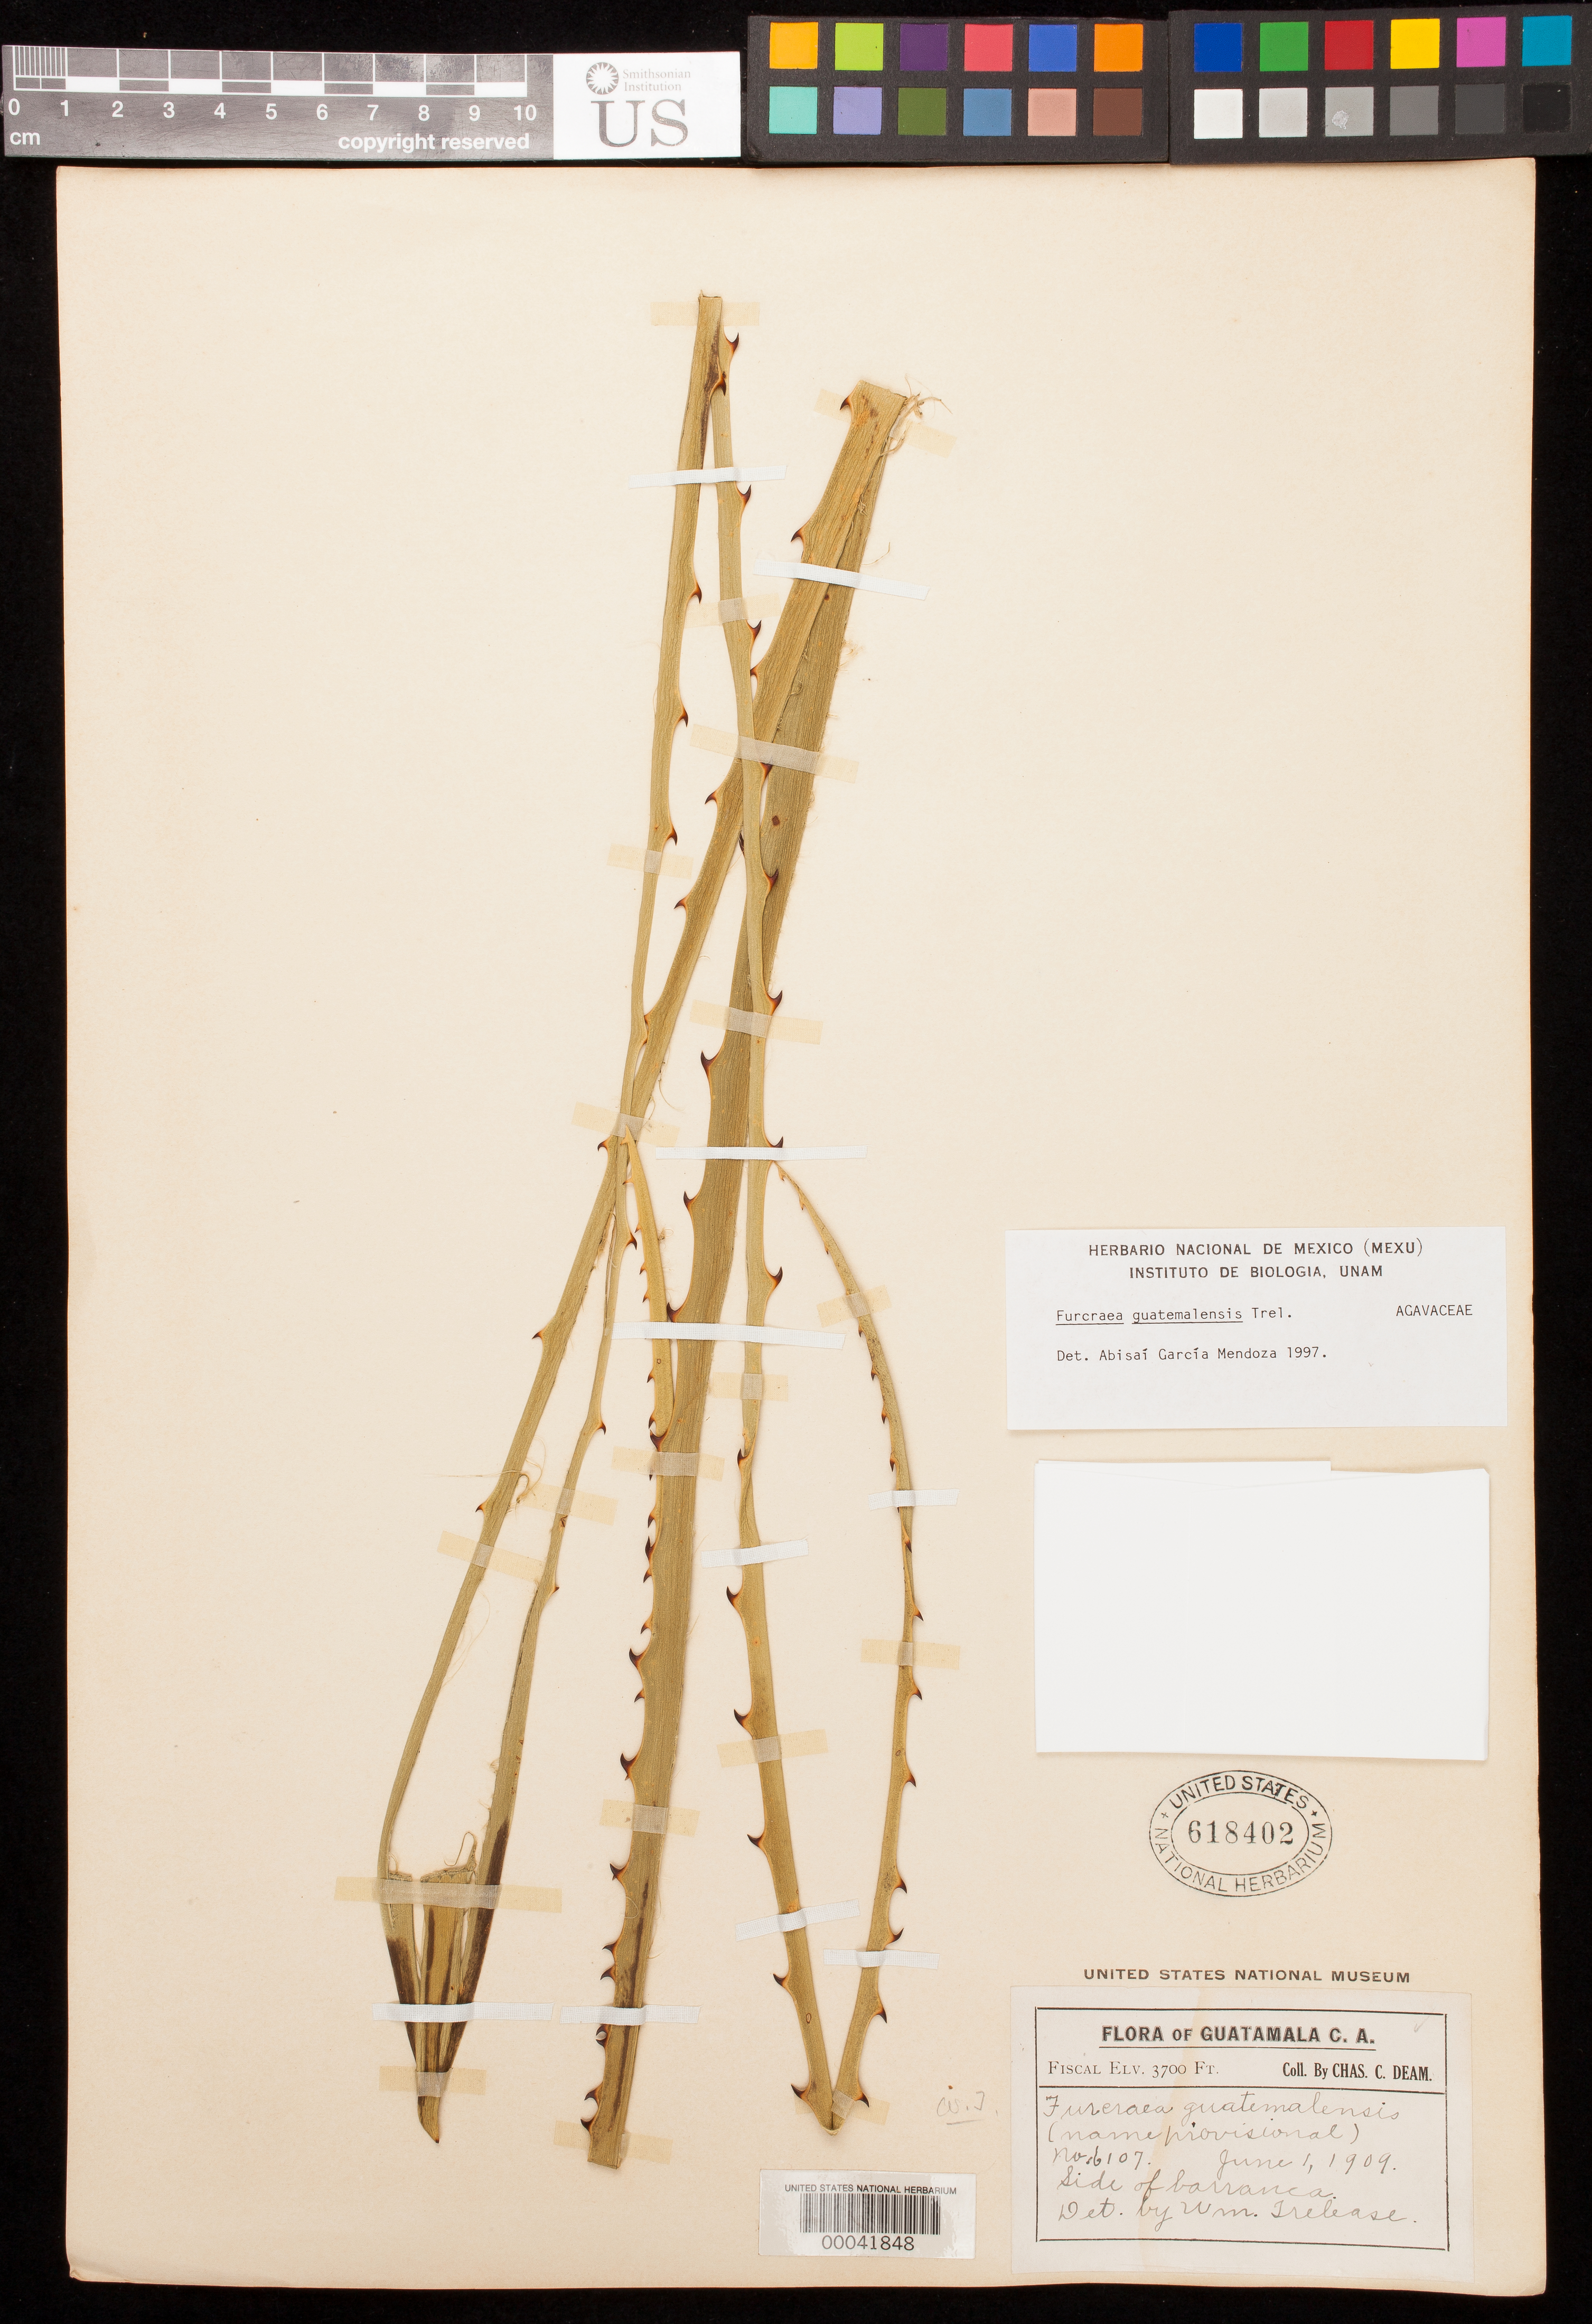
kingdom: Plantae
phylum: Tracheophyta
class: Liliopsida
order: Asparagales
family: Asparagaceae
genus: Furcraea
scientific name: Furcraea guatemalensis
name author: Trel.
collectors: C. C. Deam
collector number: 6107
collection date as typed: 01 Jun 1909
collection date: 1909-06-01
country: Guatemala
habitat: Side of barranca.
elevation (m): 1128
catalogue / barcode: US 618402